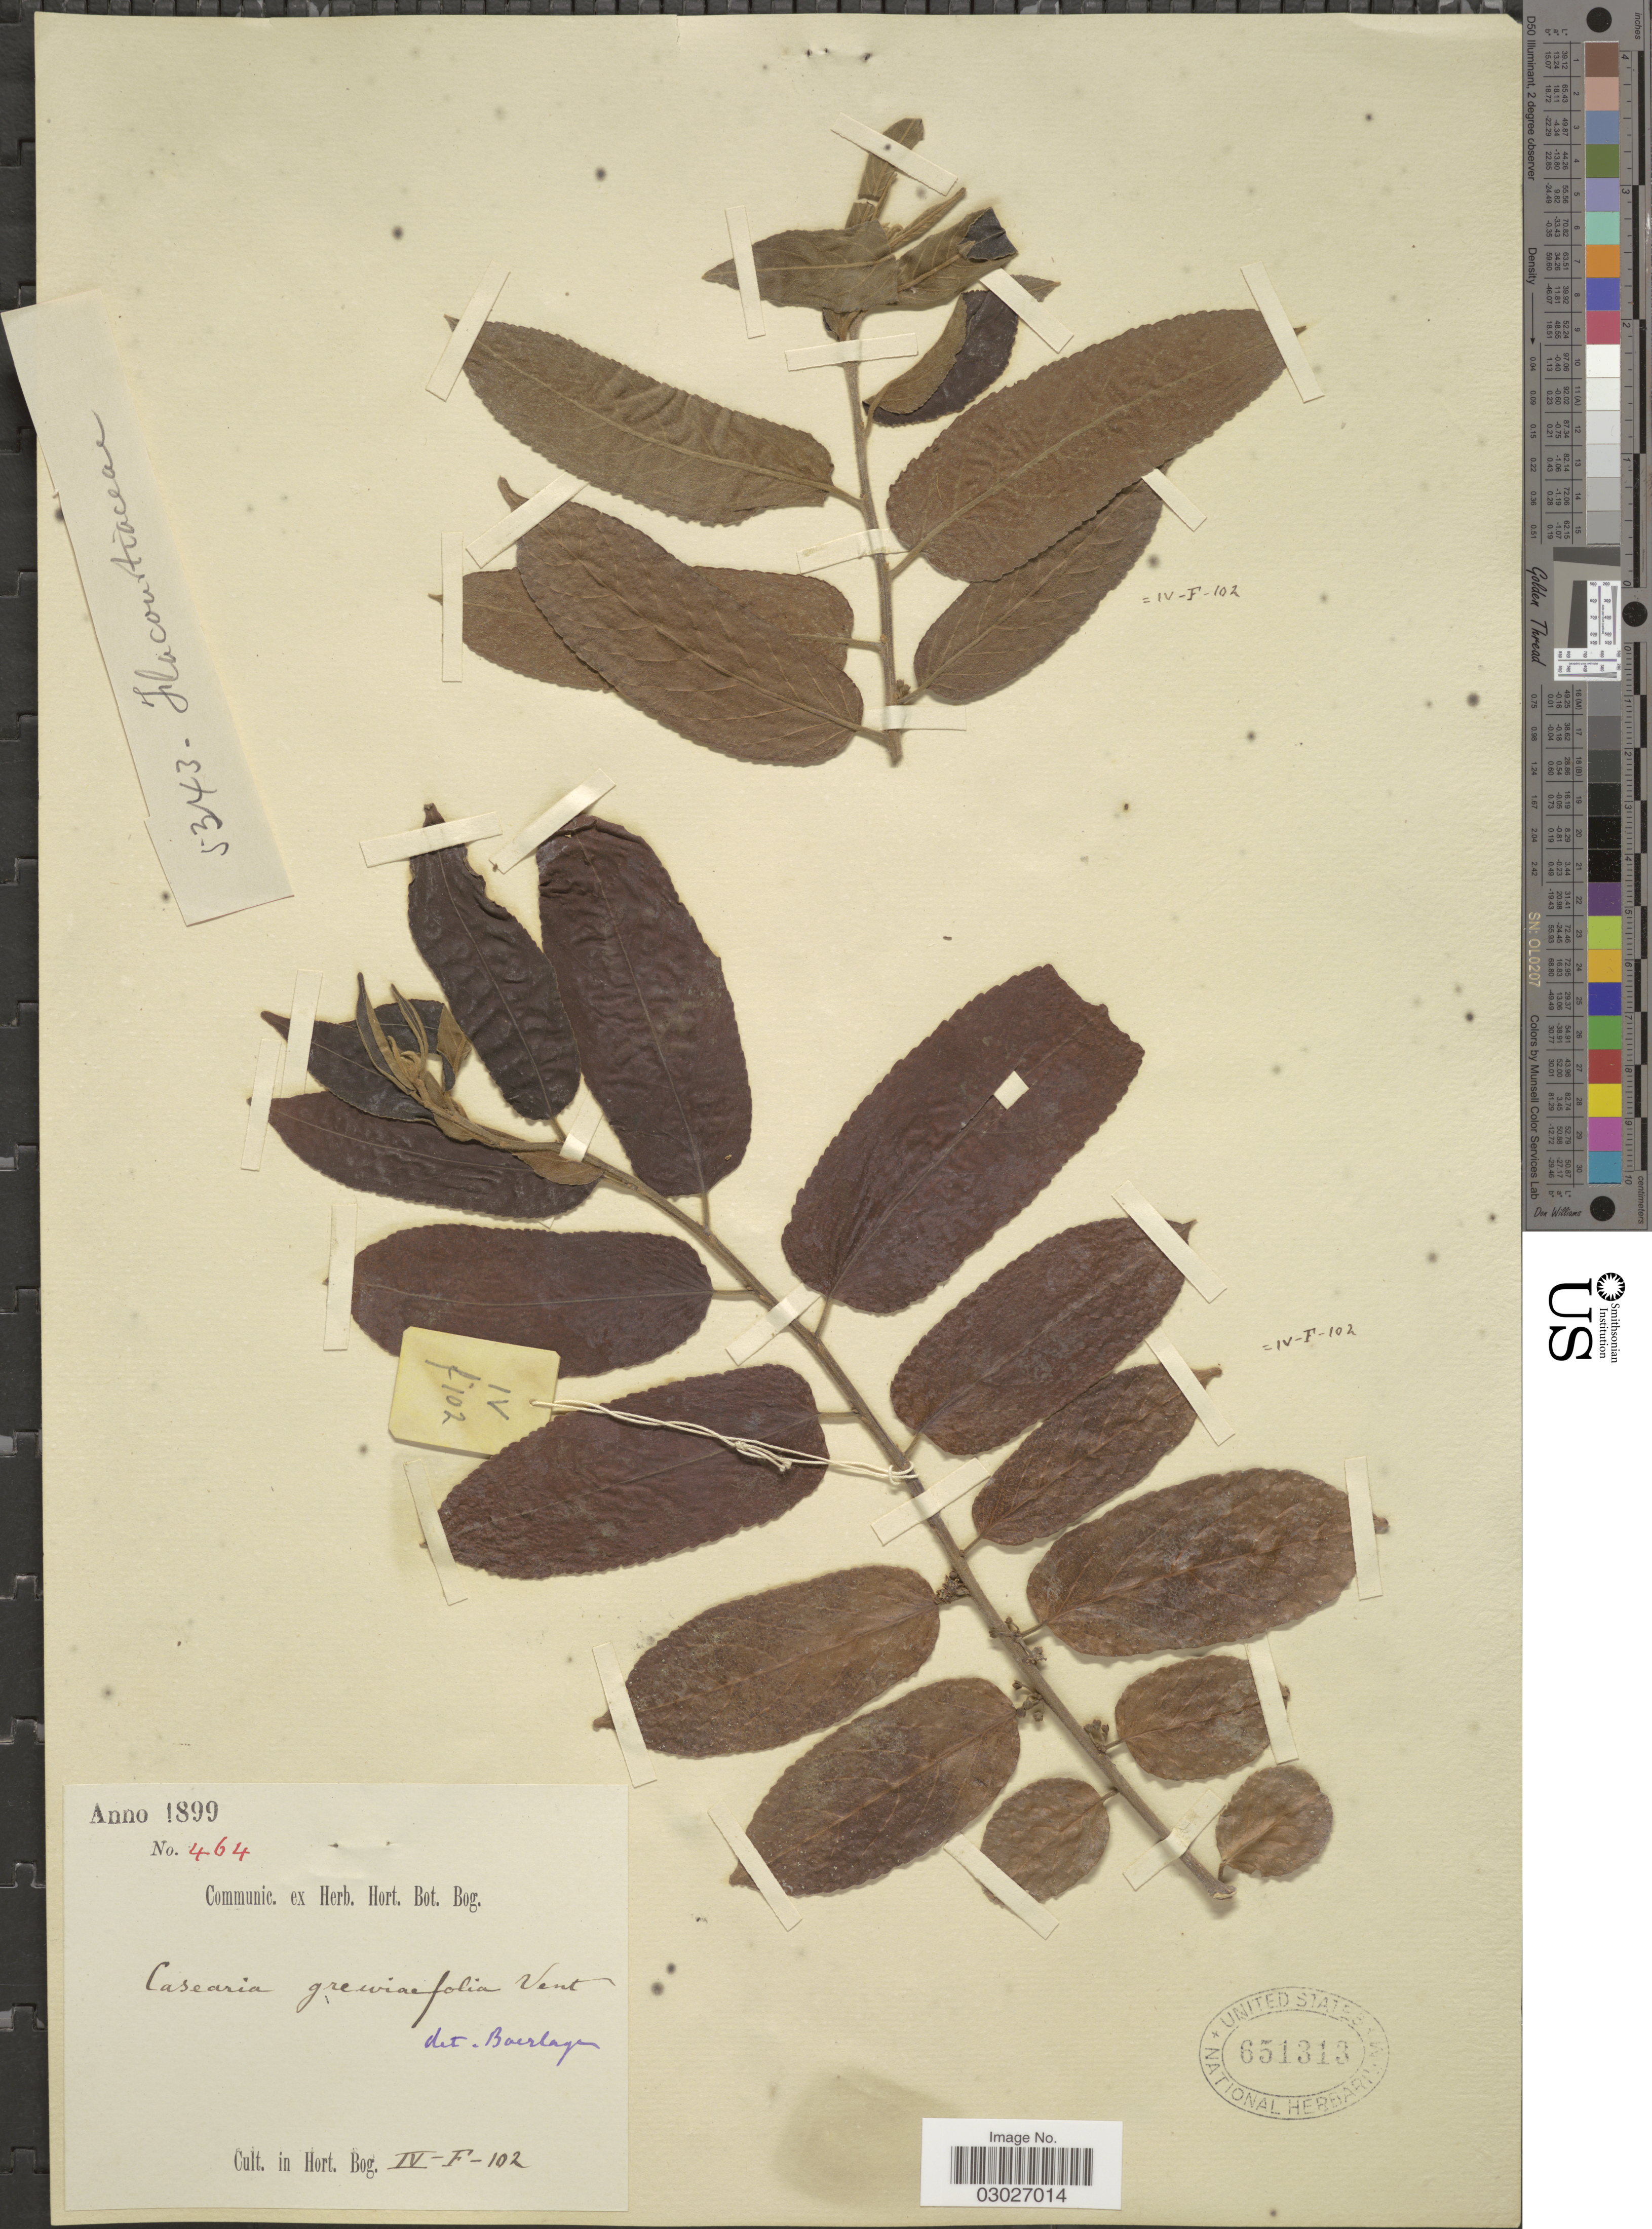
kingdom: Plantae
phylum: Tracheophyta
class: Magnoliopsida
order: Malpighiales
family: Salicaceae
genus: Casearia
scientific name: Casearia grewiifolia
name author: Vent.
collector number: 464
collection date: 1899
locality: In Hort. Bog. IV-F-102.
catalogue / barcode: US 651313